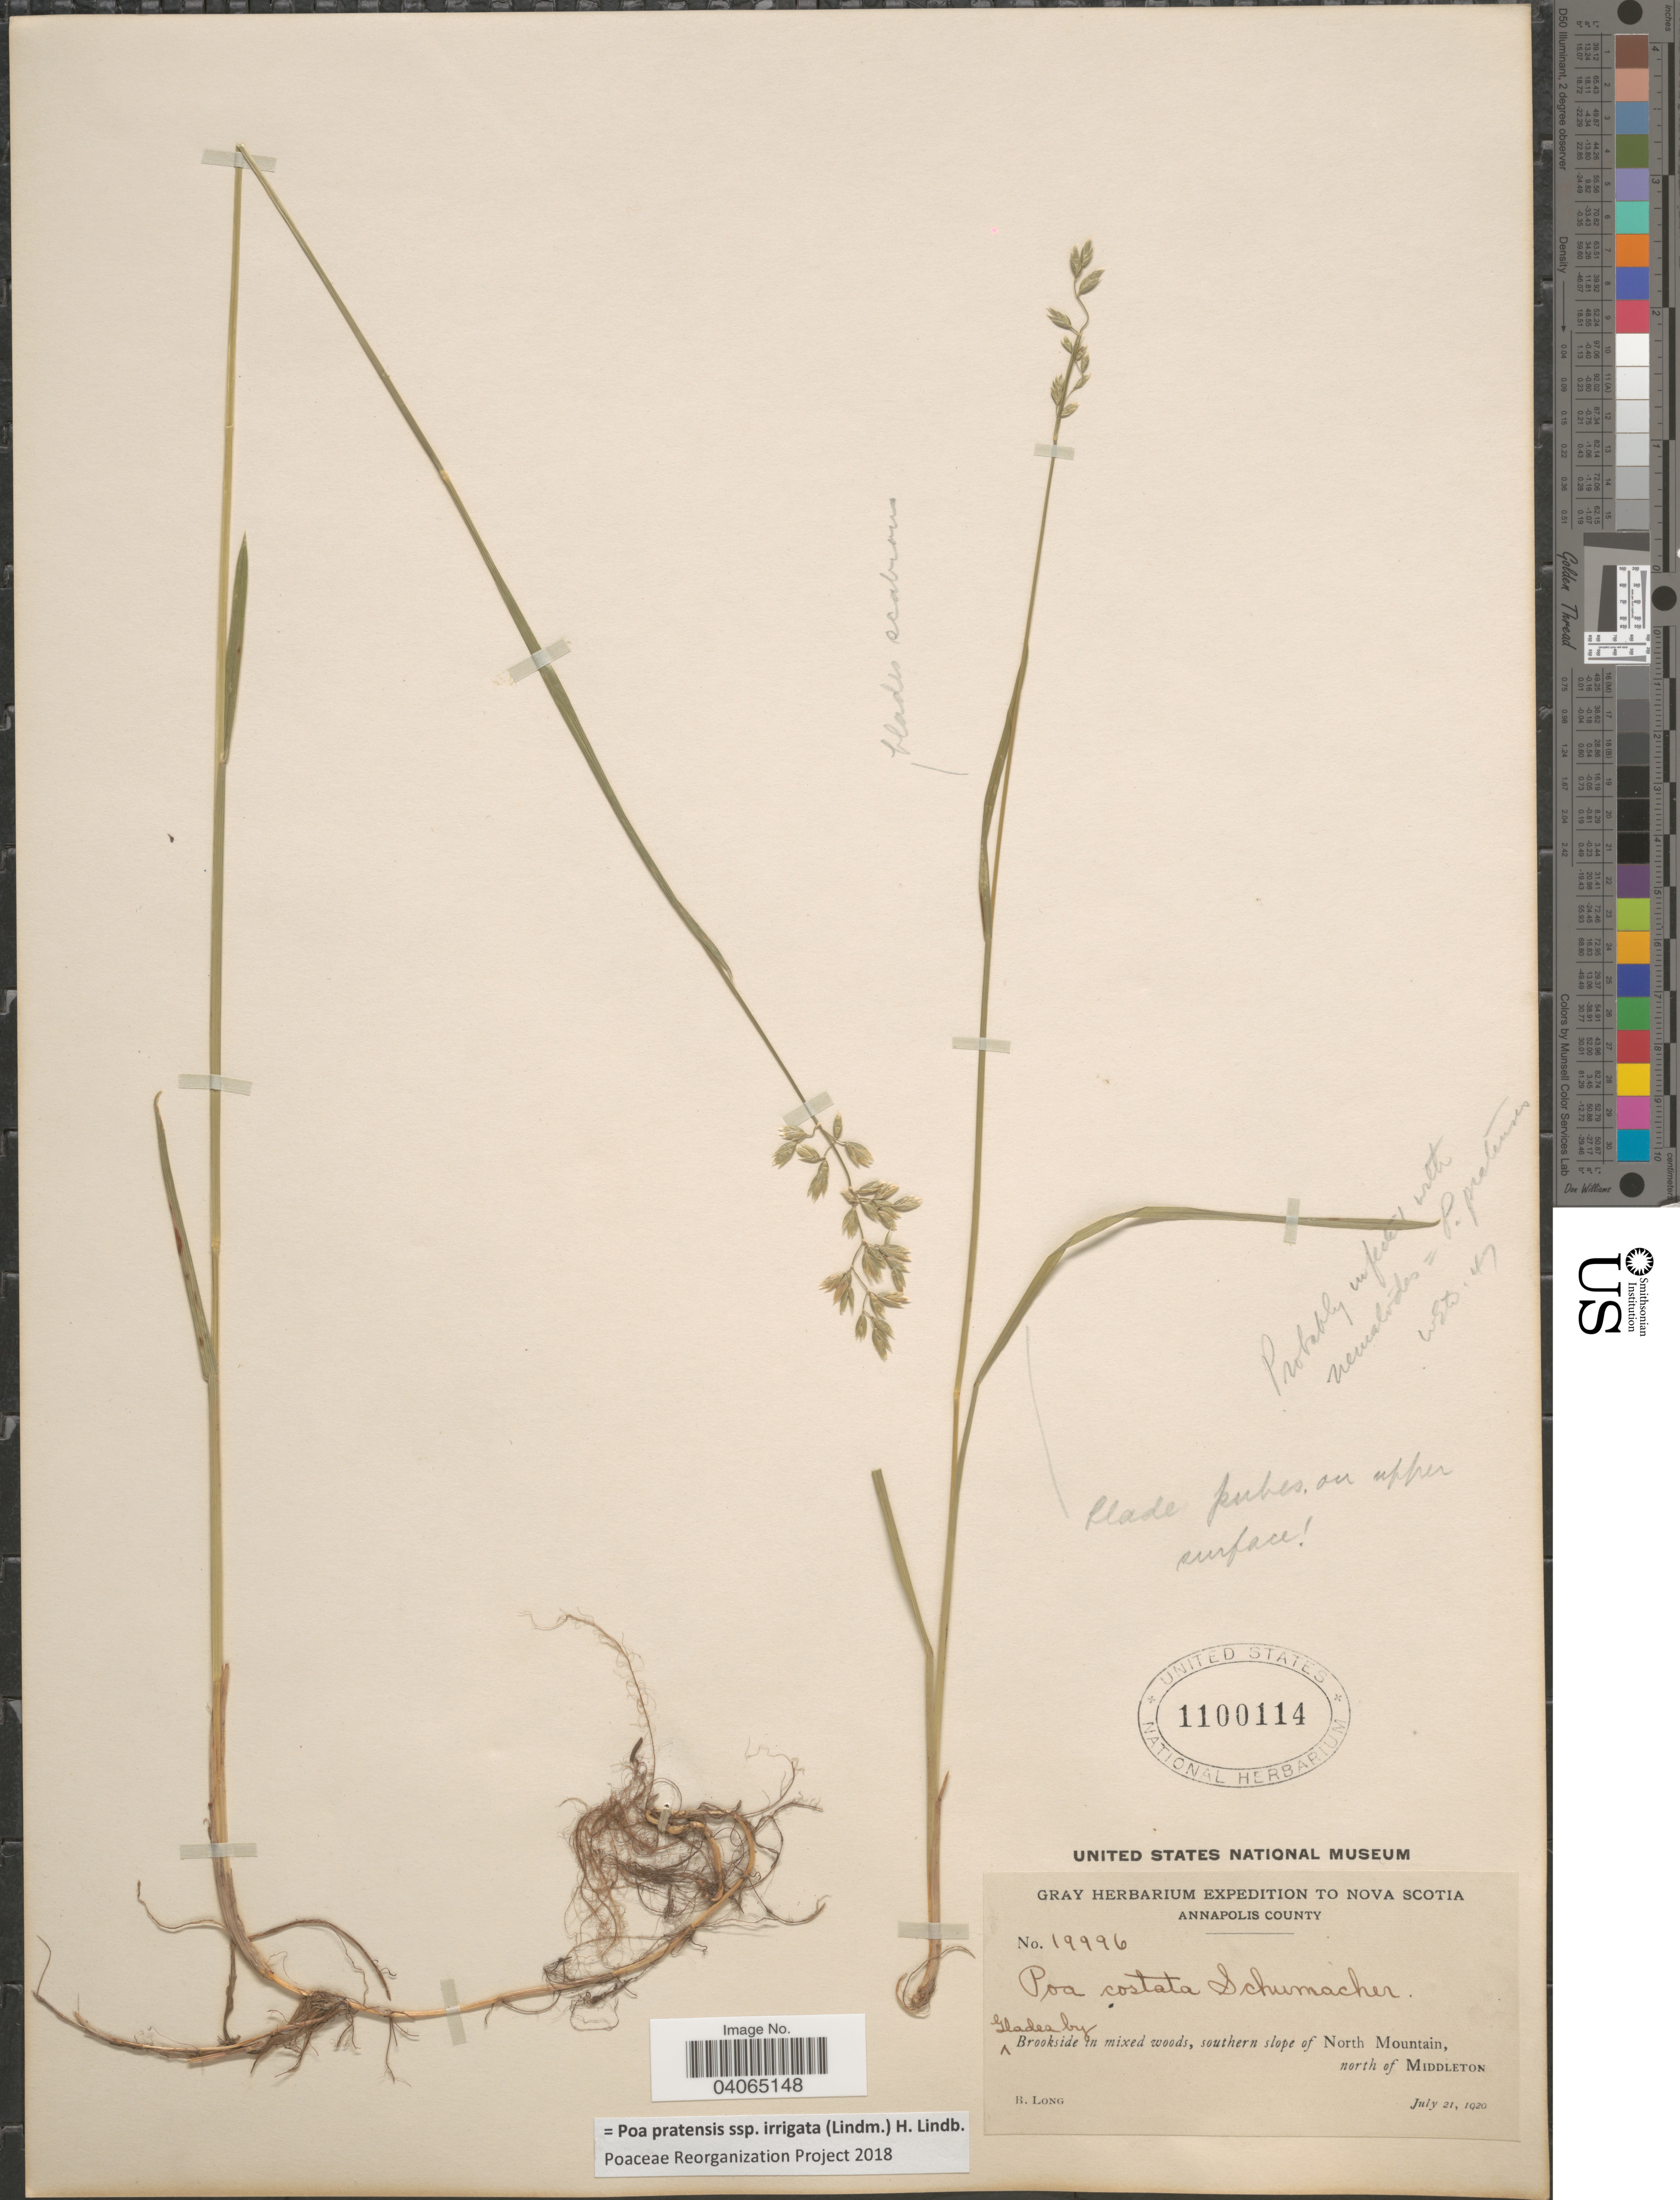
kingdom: Plantae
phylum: Tracheophyta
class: Liliopsida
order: Poales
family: Poaceae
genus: Poa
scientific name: Poa pratensis subsp. irrigata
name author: (Lindm.) H. Lindb.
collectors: B. Long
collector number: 19996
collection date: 1920-07-21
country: Canada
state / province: Nova Scotia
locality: Gray Herbarium Expedtion to Nova Scotia. Annapolis County. Glades by brookside in mixed woods, southern slope of North Mountain, north of Middleton.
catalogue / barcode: US 1100114